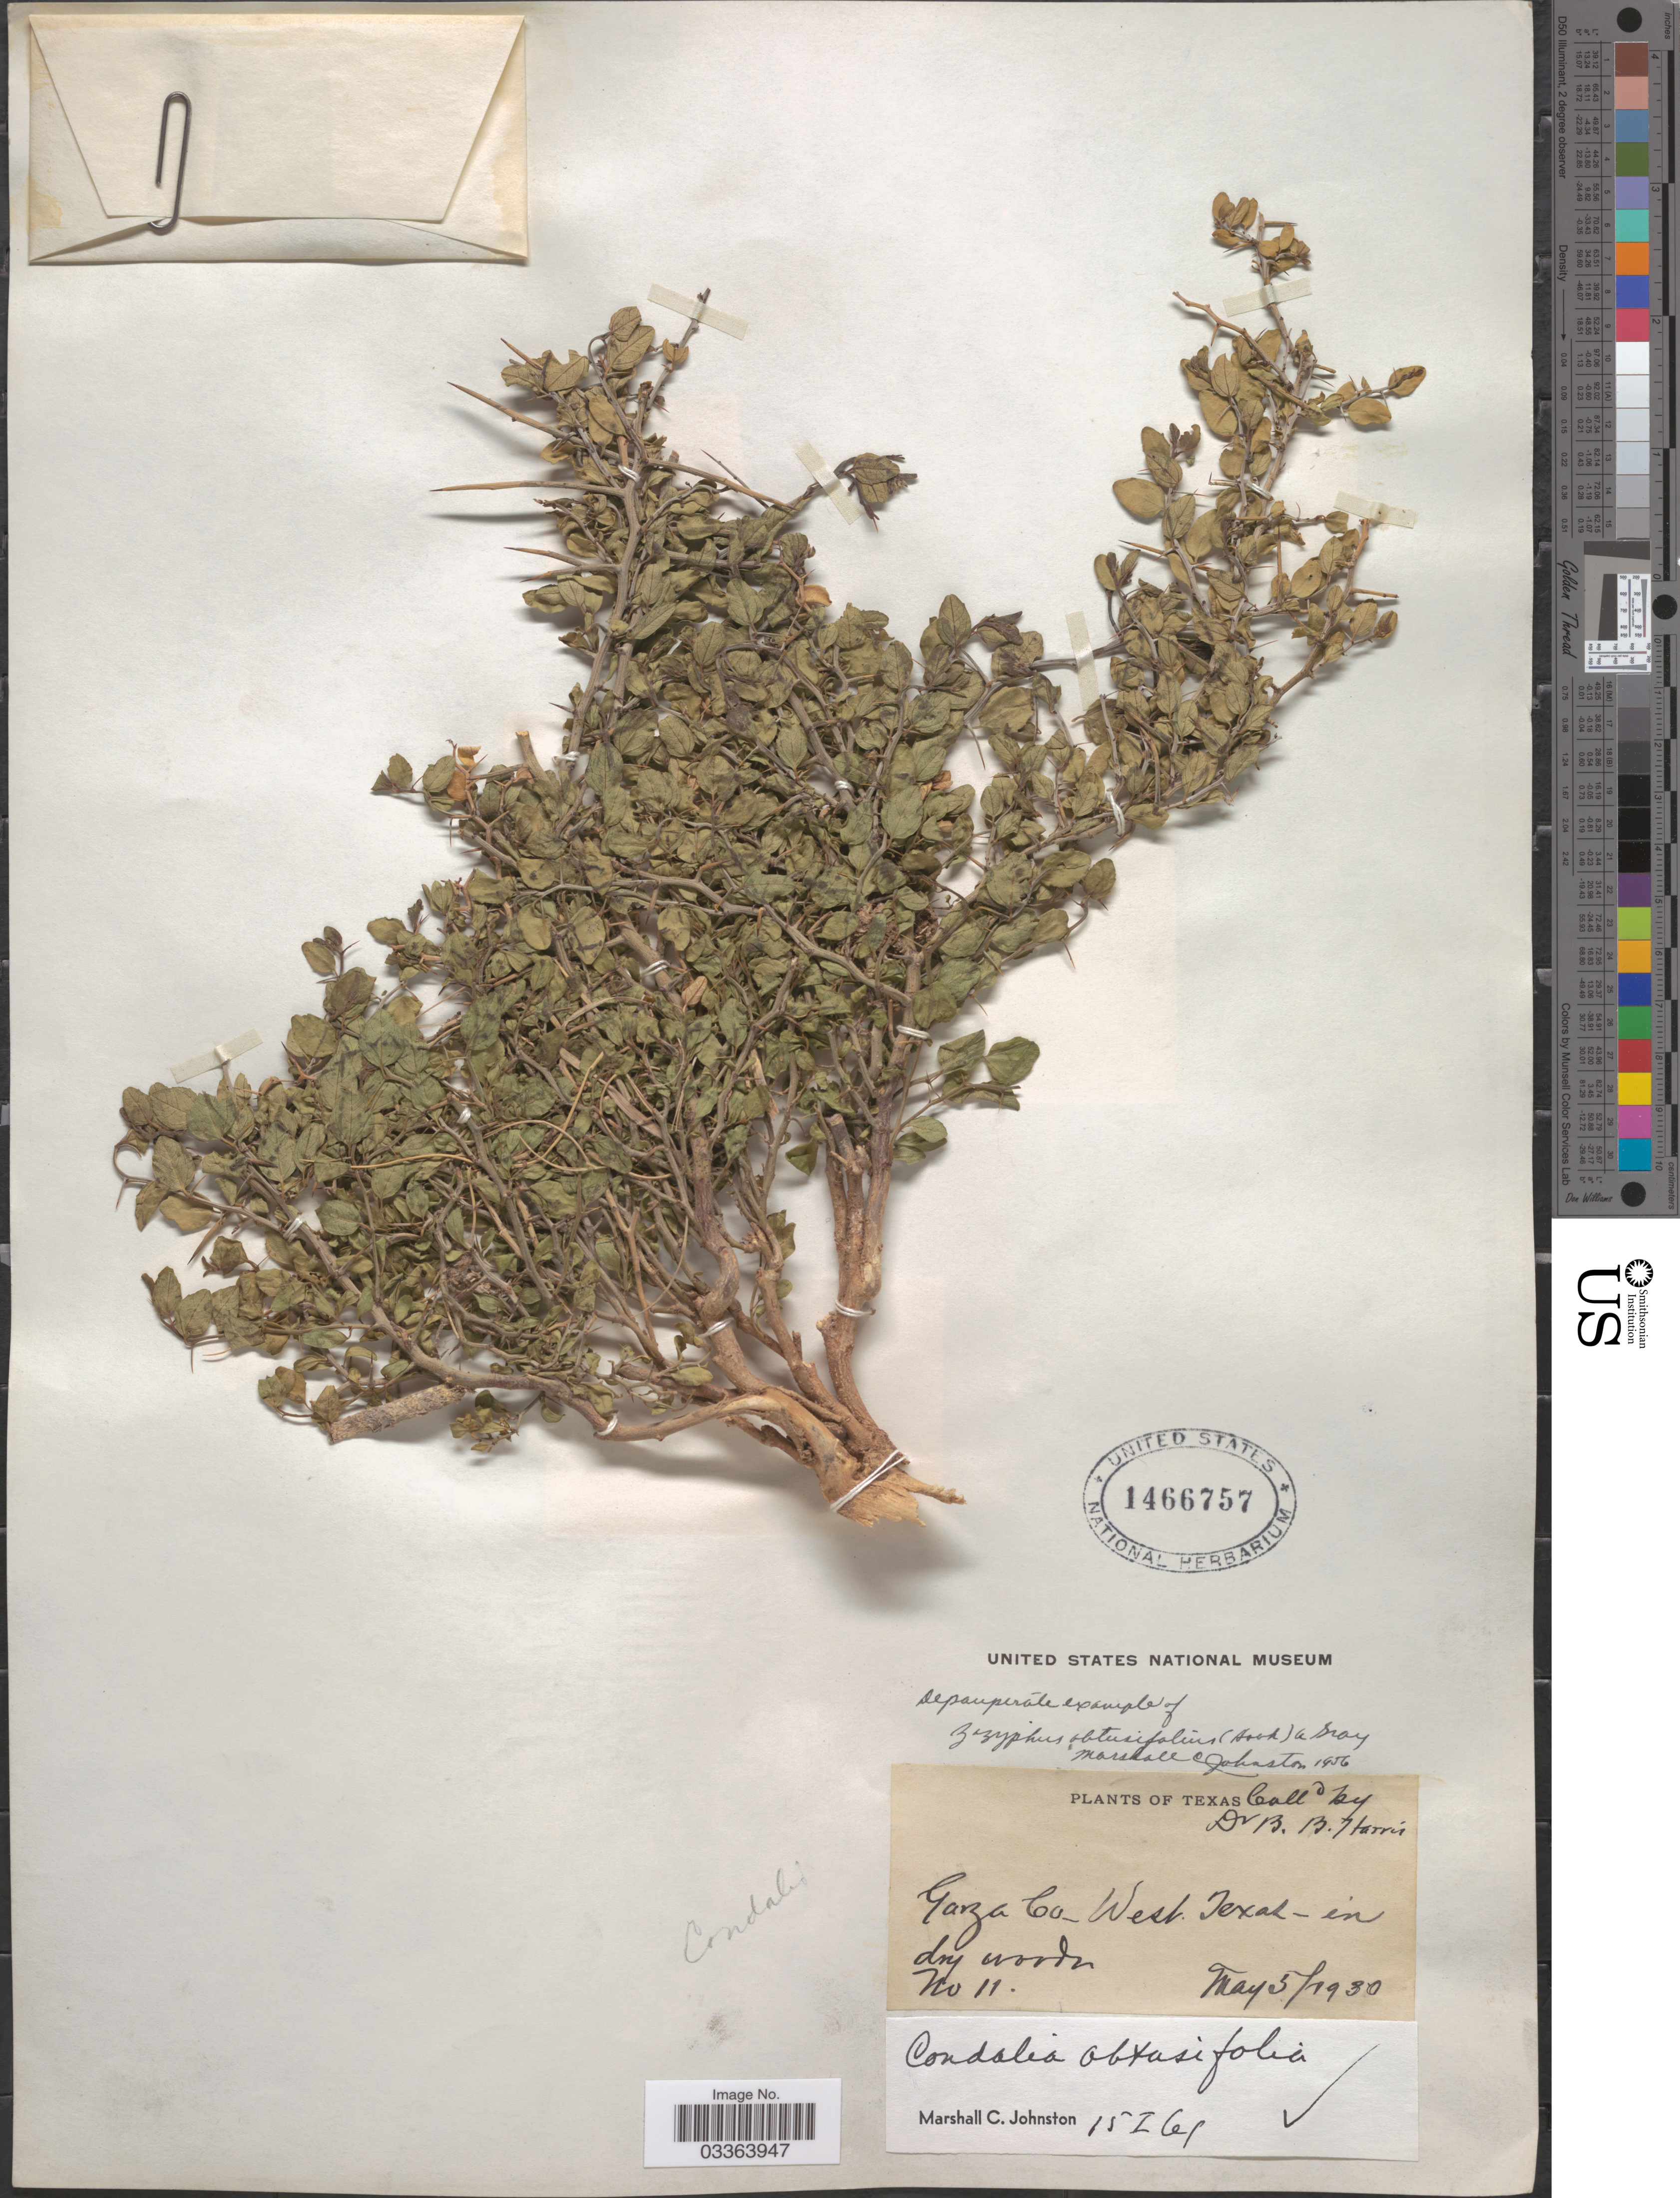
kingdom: Plantae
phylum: Tracheophyta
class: Magnoliopsida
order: Rosales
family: Rhamnaceae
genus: Sarcomphalus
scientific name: Sarcomphalus obtusifolius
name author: (Hook. ex Torr. & A. Gray) Hauenschild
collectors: B. B. Harris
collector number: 11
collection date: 1930-05-05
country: United States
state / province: Texas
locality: Gaza Co - West Texas.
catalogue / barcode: US 1466757